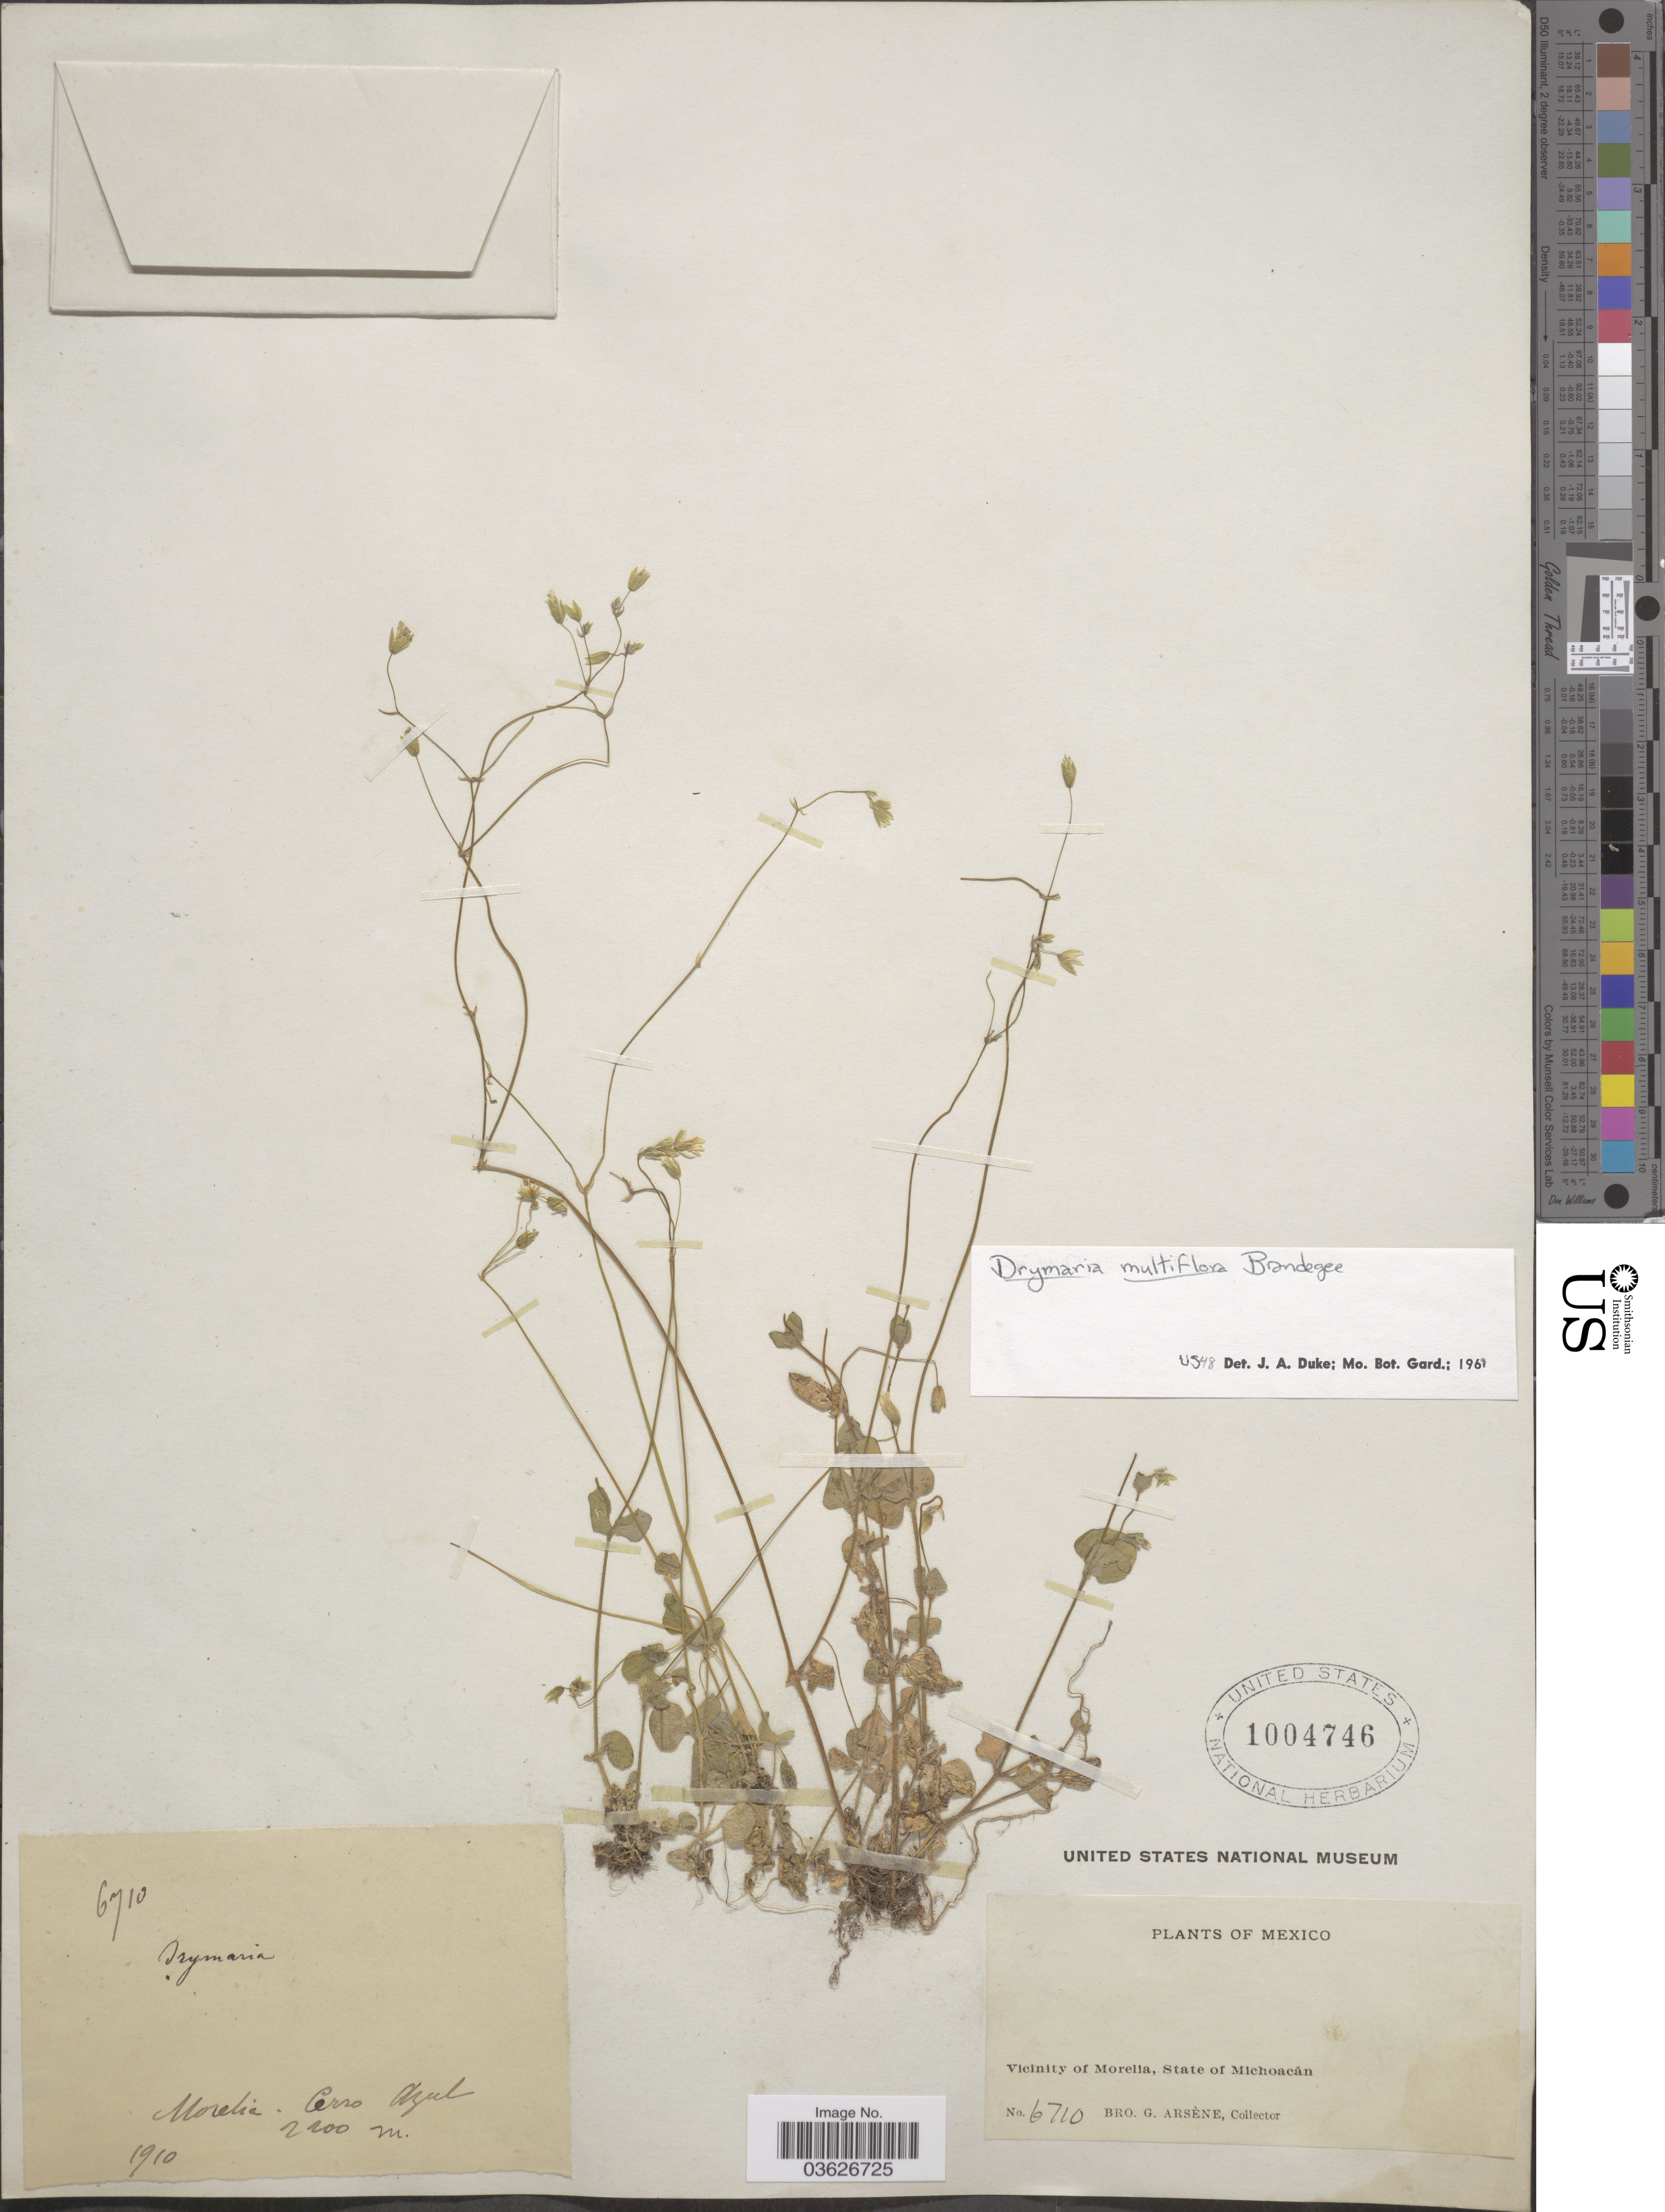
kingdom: Plantae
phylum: Tracheophyta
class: Magnoliopsida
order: Caryophyllales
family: Caryophyllaceae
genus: Drymaria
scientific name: Drymaria multiflora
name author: Brandegee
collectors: Bro. G. Arsène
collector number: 6710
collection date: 1910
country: Mexico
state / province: Michoacán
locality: Morelia. Cerro Azul. Vicinity of Morelia.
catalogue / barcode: US 1004746